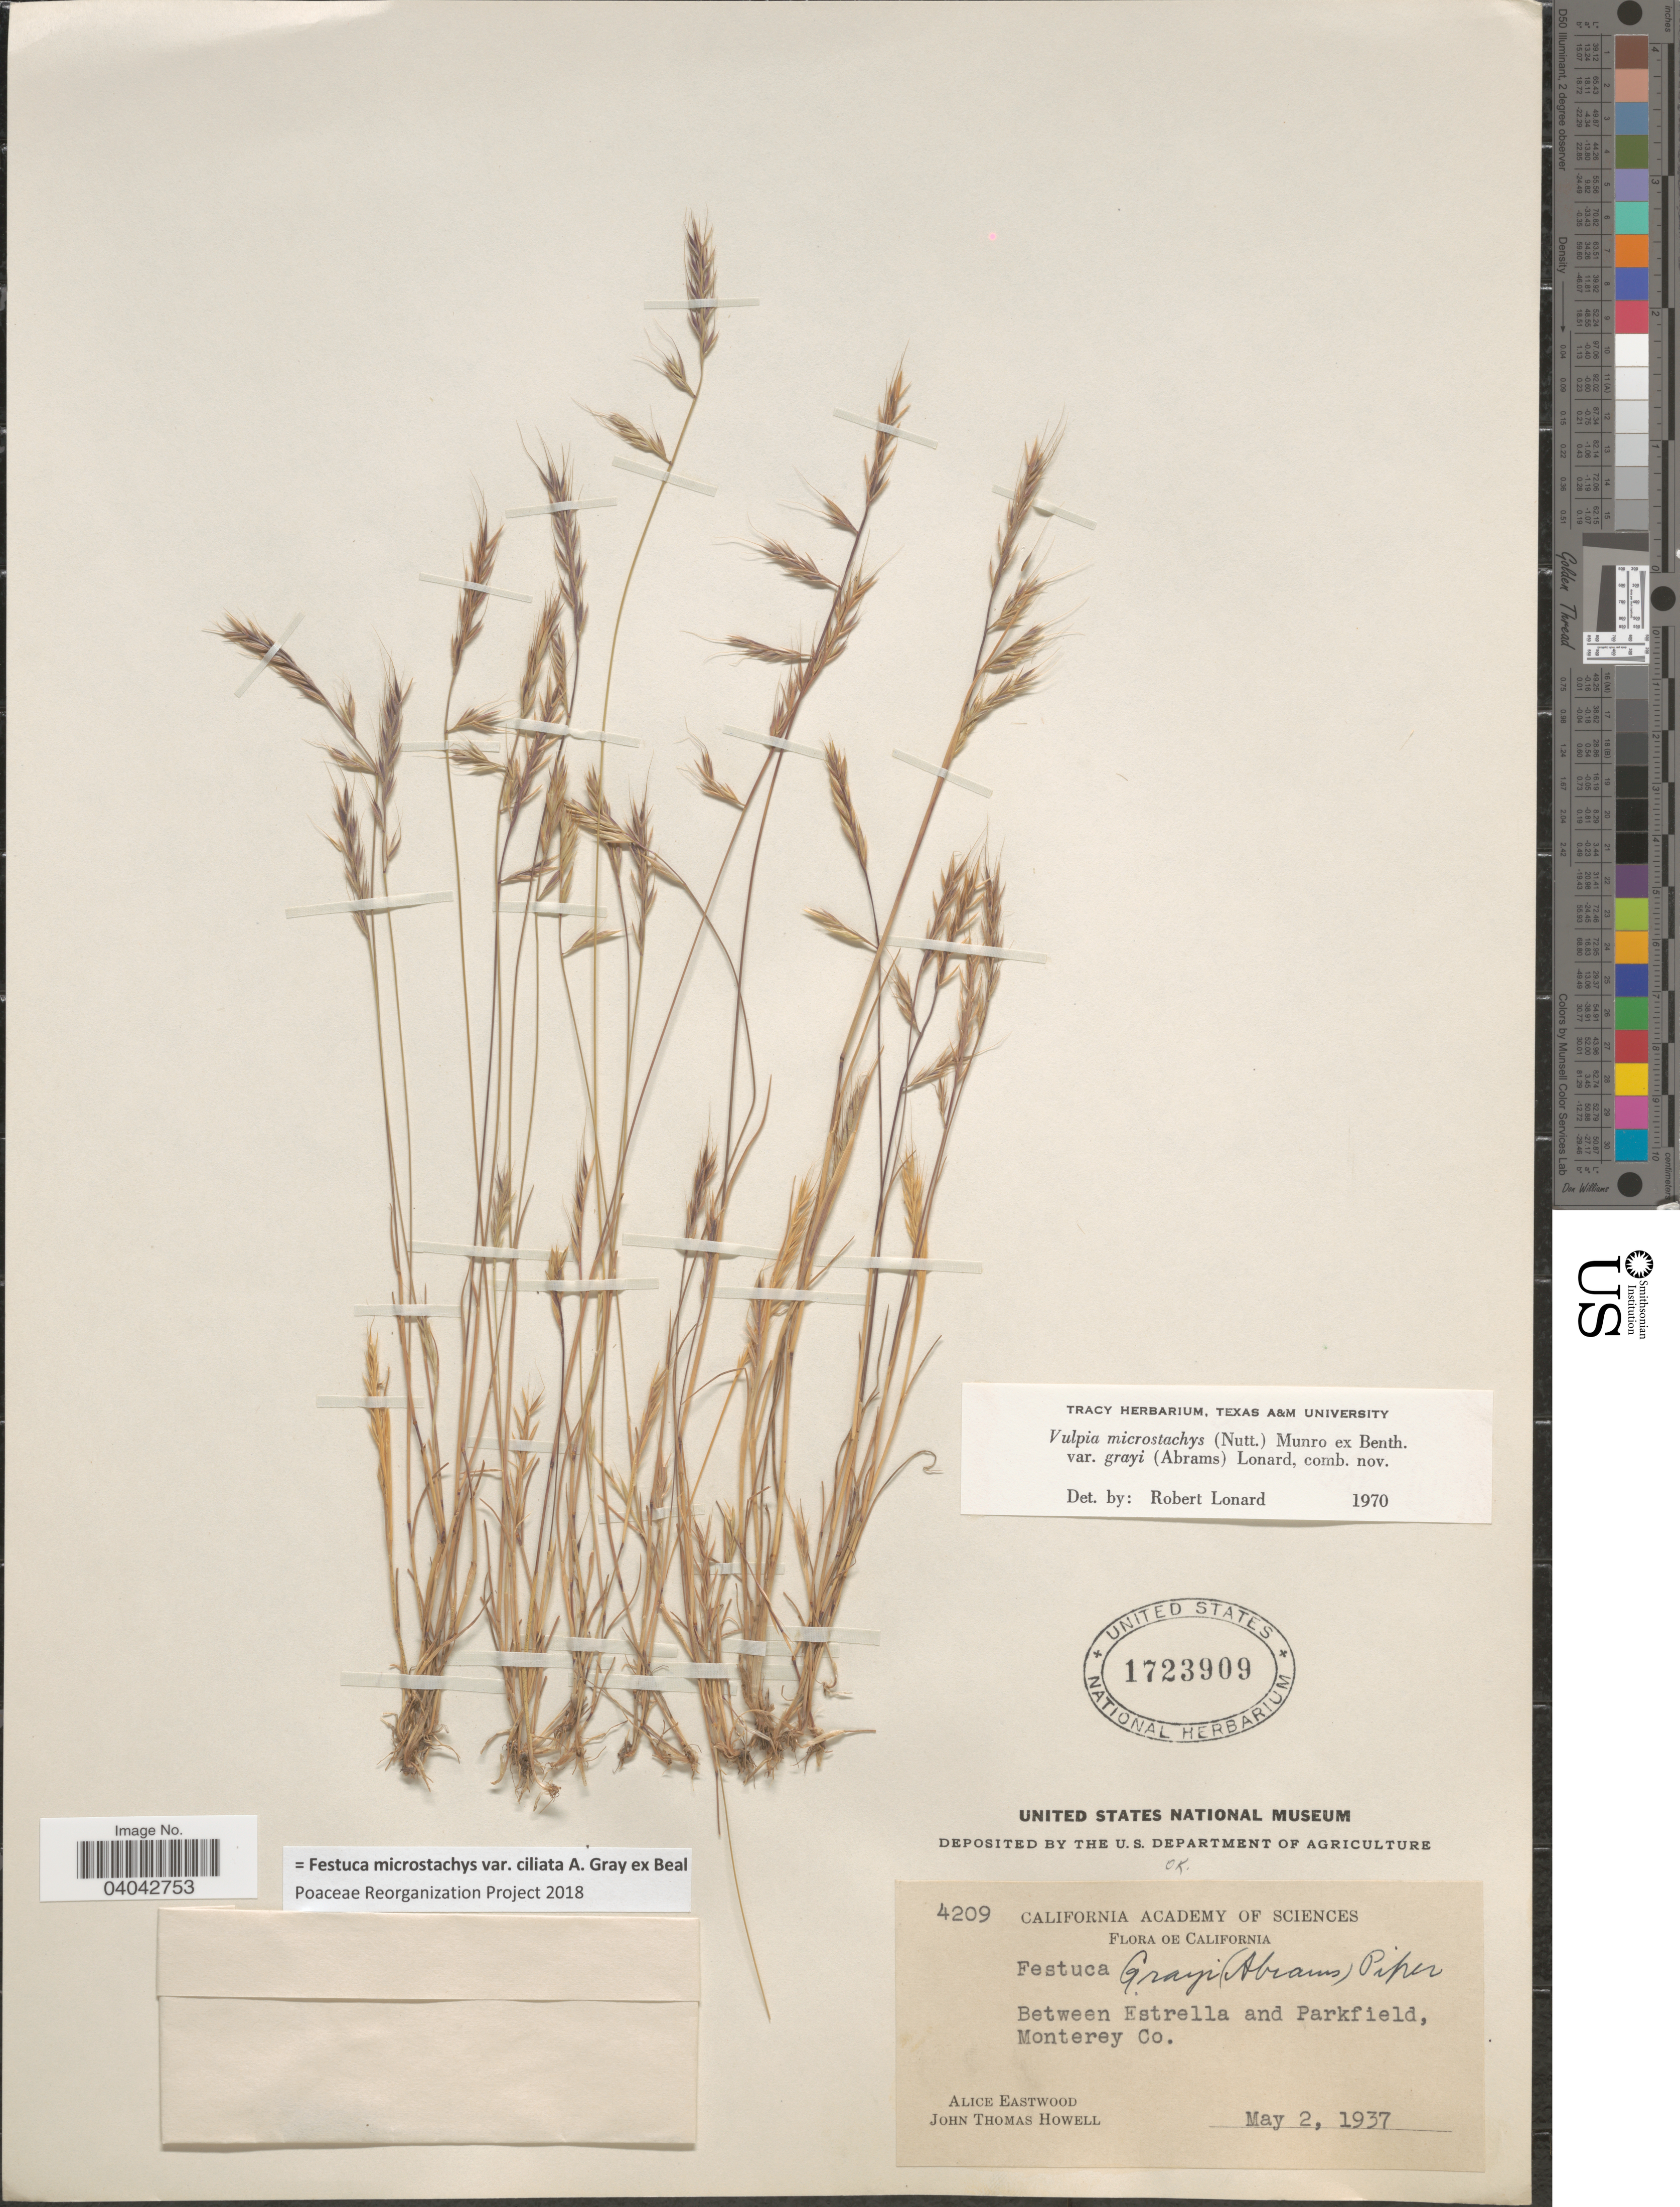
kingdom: Plantae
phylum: Tracheophyta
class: Liliopsida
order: Poales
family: Poaceae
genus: Festuca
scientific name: Festuca microstachys var. ciliata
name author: A. Gray ex W.J. Beal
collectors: A. Eastwood & J. T. Howell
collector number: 4209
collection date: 1937-05-02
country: United States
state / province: California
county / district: Monterey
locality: Between Estrella and Parkfield, Monterey Co.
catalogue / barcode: US 1723909